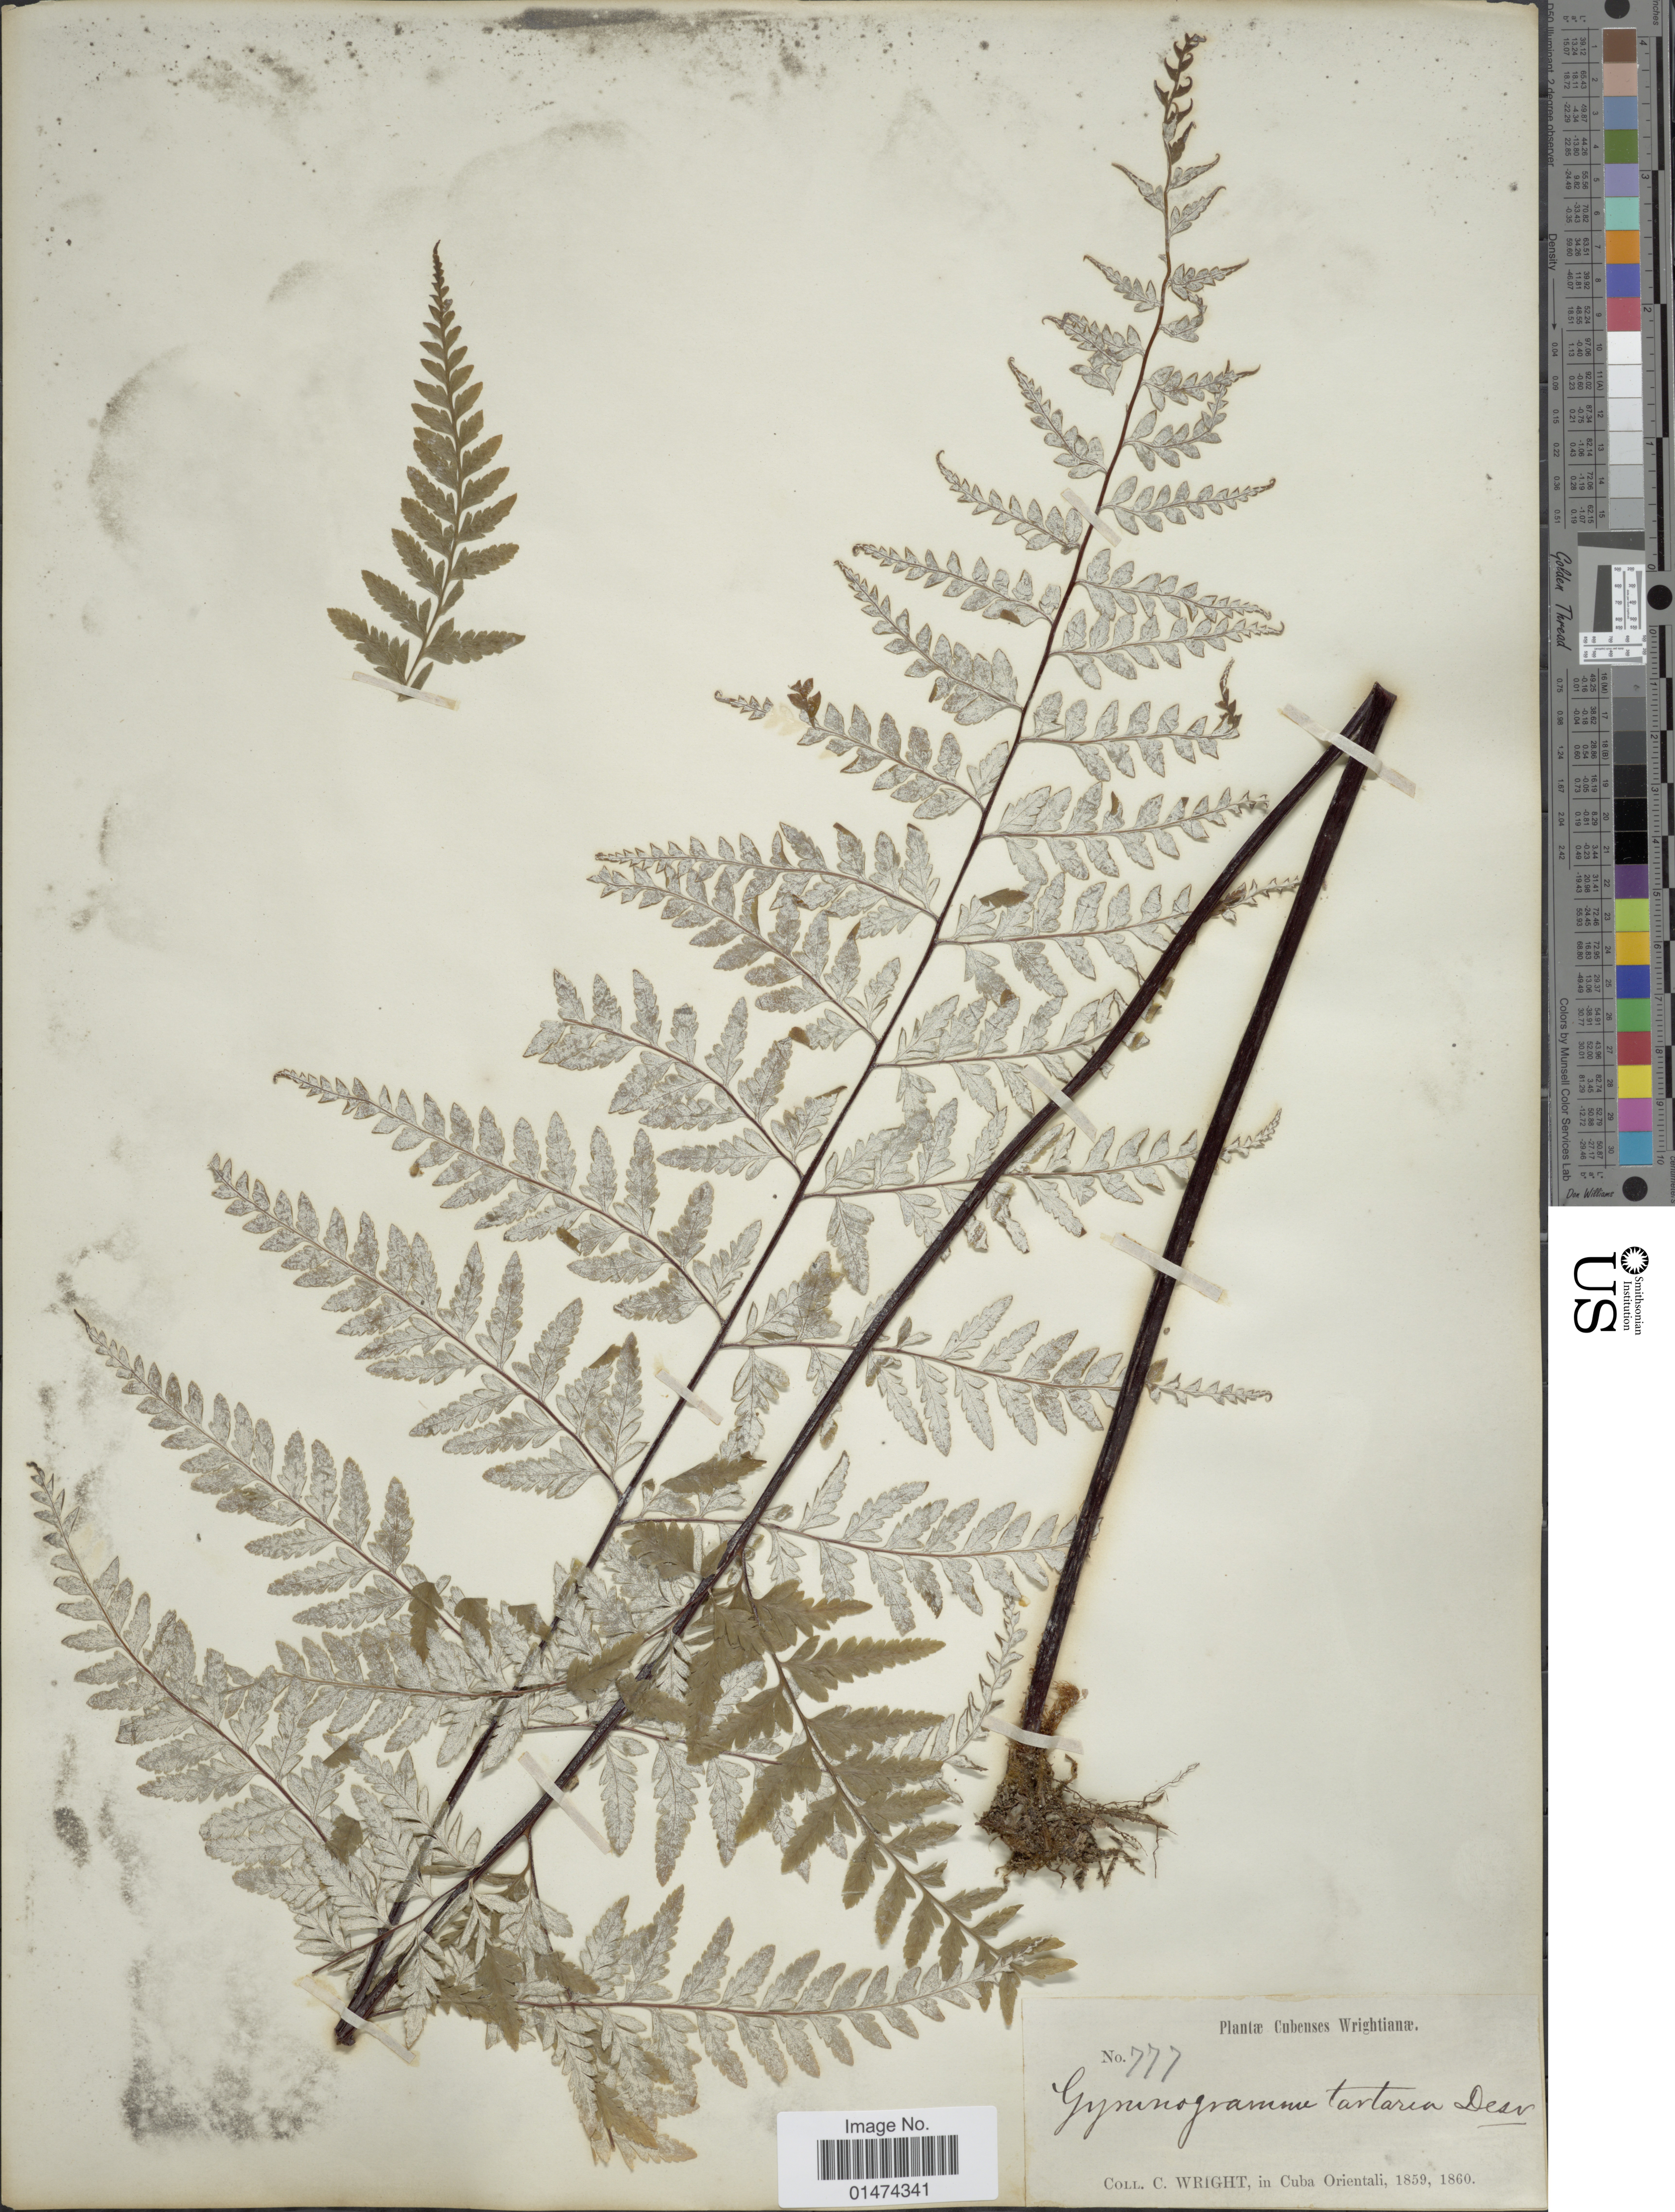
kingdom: Plantae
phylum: Tracheophyta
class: Polypodiopsida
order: Polypodiales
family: Pteridaceae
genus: Pityrogramma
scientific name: Pityrogramma calomelanos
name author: (L.) Link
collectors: C. Wright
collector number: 777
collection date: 1859/1860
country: Cuba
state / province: Oriente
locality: Orientali